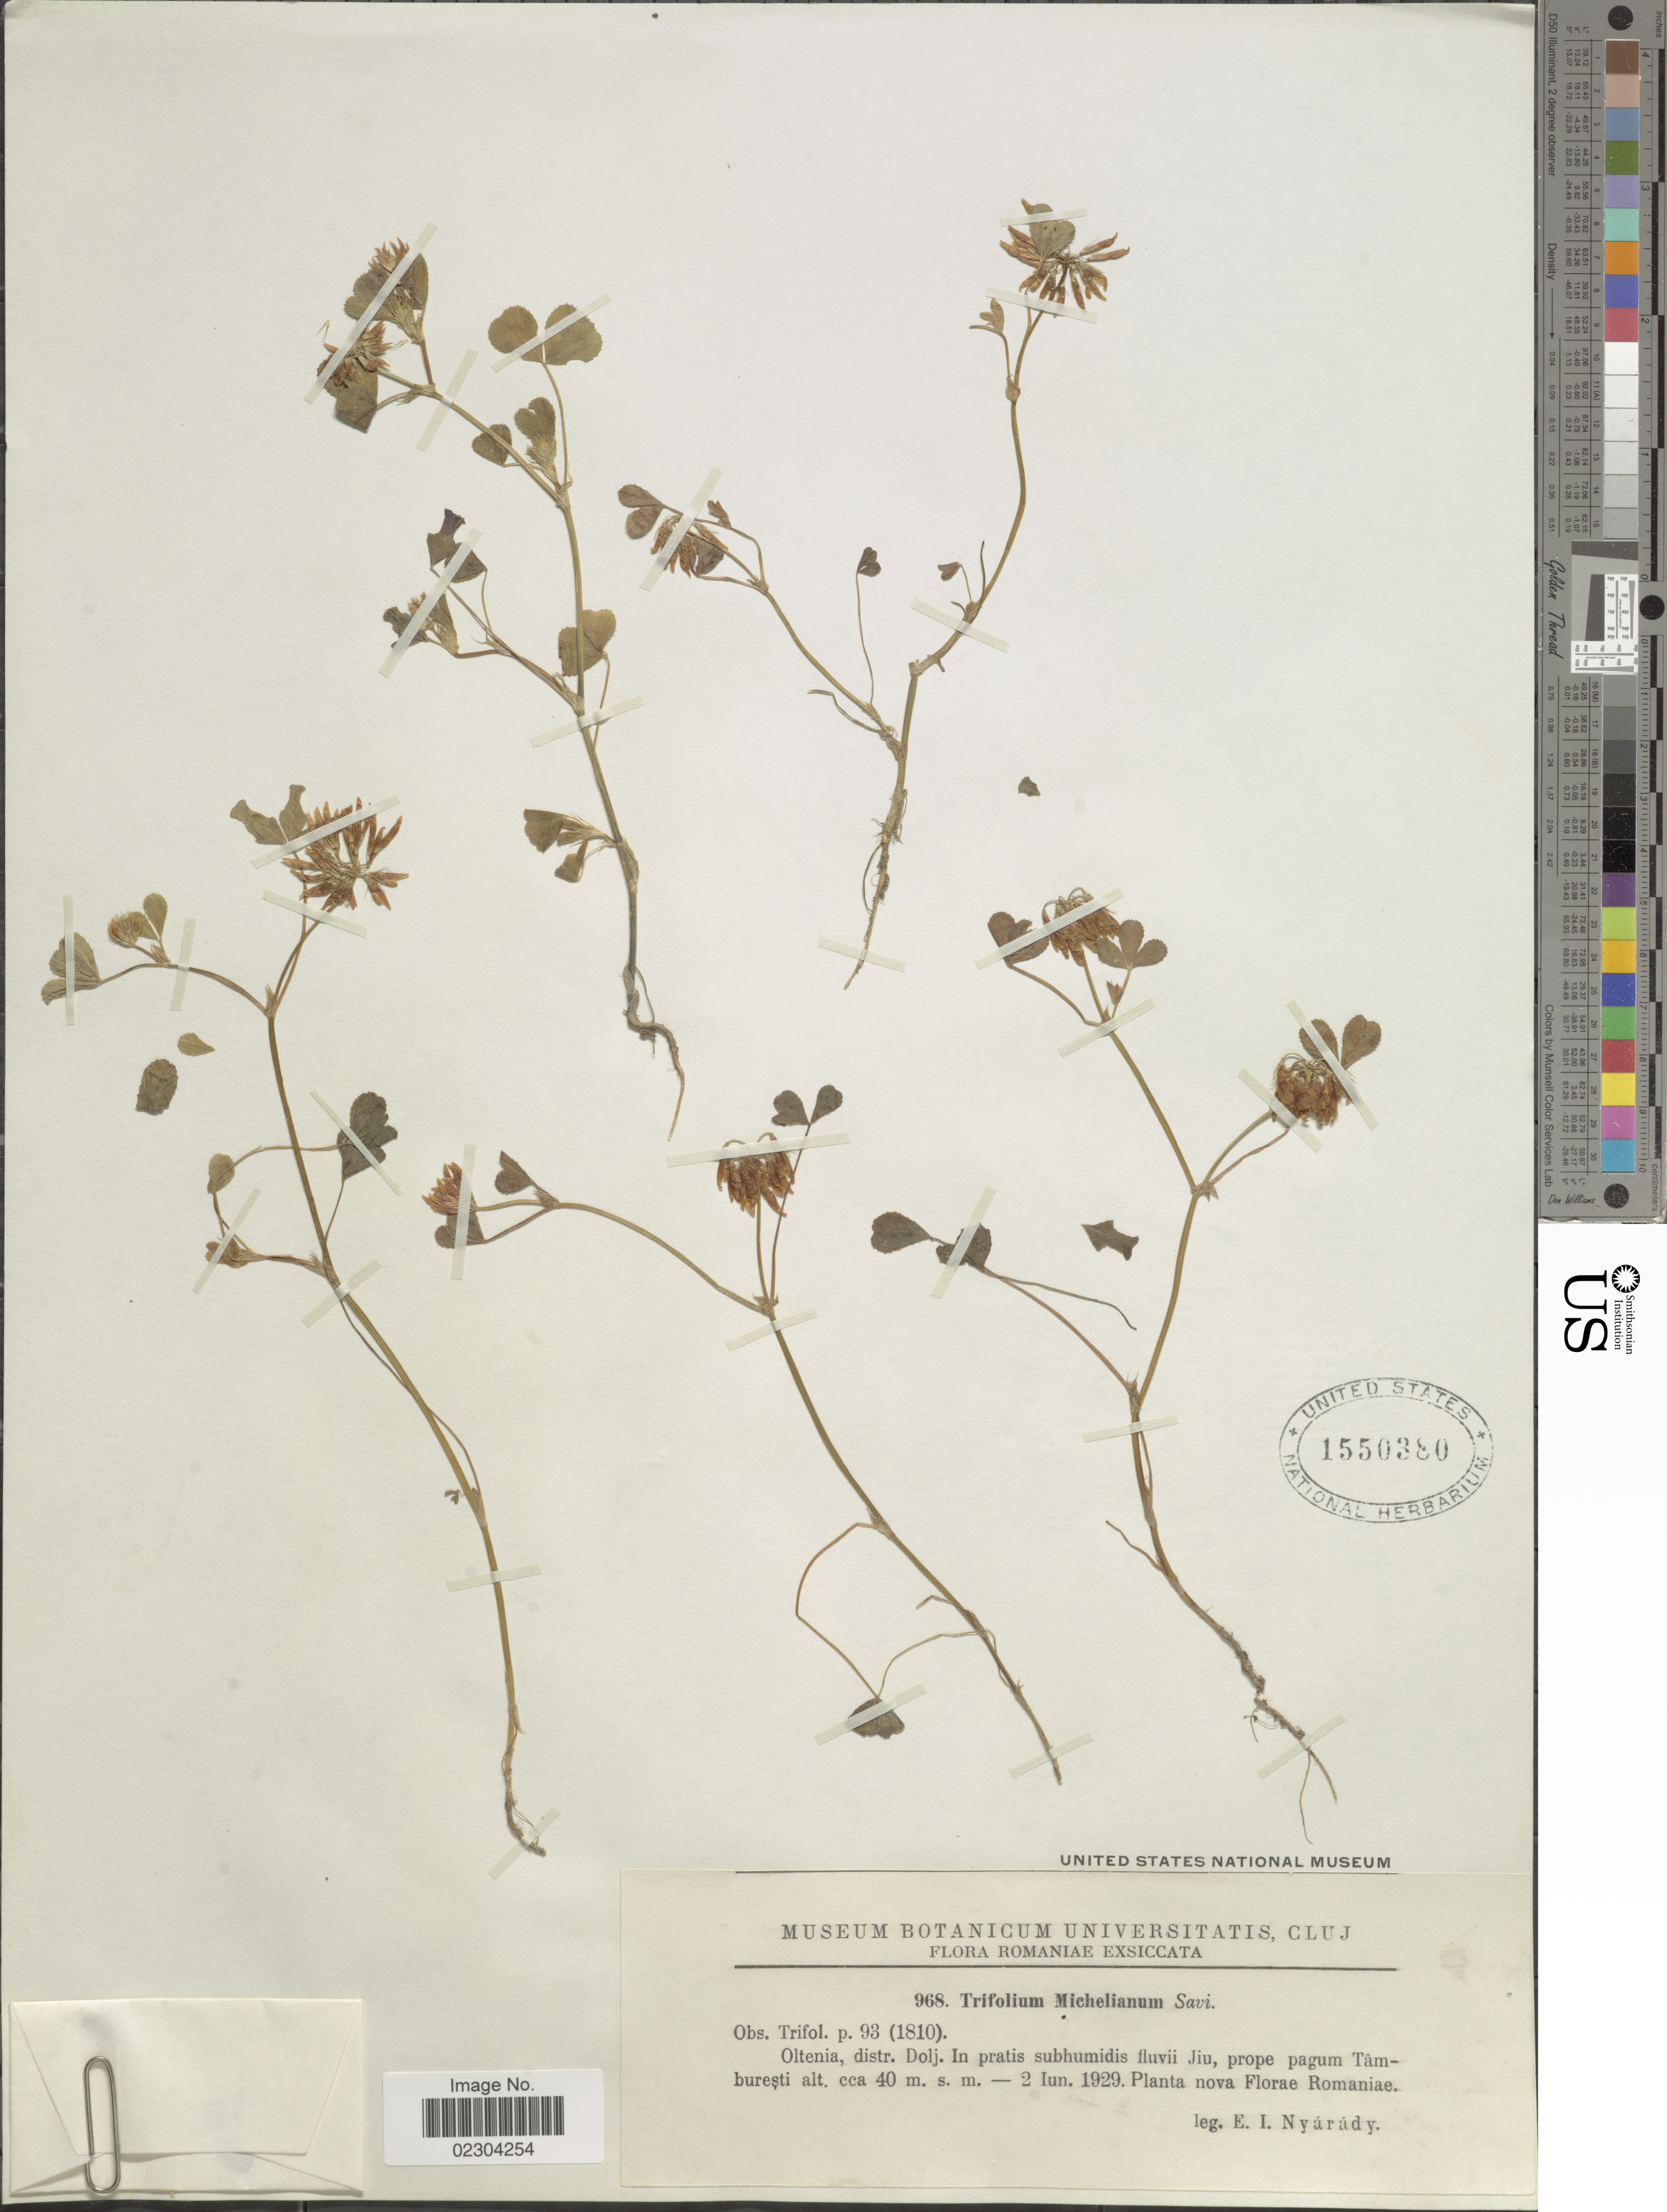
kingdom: Plantae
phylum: Tracheophyta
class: Magnoliopsida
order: Fabales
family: Fabaceae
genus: Trifolium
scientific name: Trifolium michelianum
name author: Savi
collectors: E. Nyarady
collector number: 968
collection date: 1929-06-02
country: Romania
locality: Oltenia, distr. Dolj. In partis subhumidis fluvii Jiu, prope pagum Tamburesti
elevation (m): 40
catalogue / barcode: US 1550380